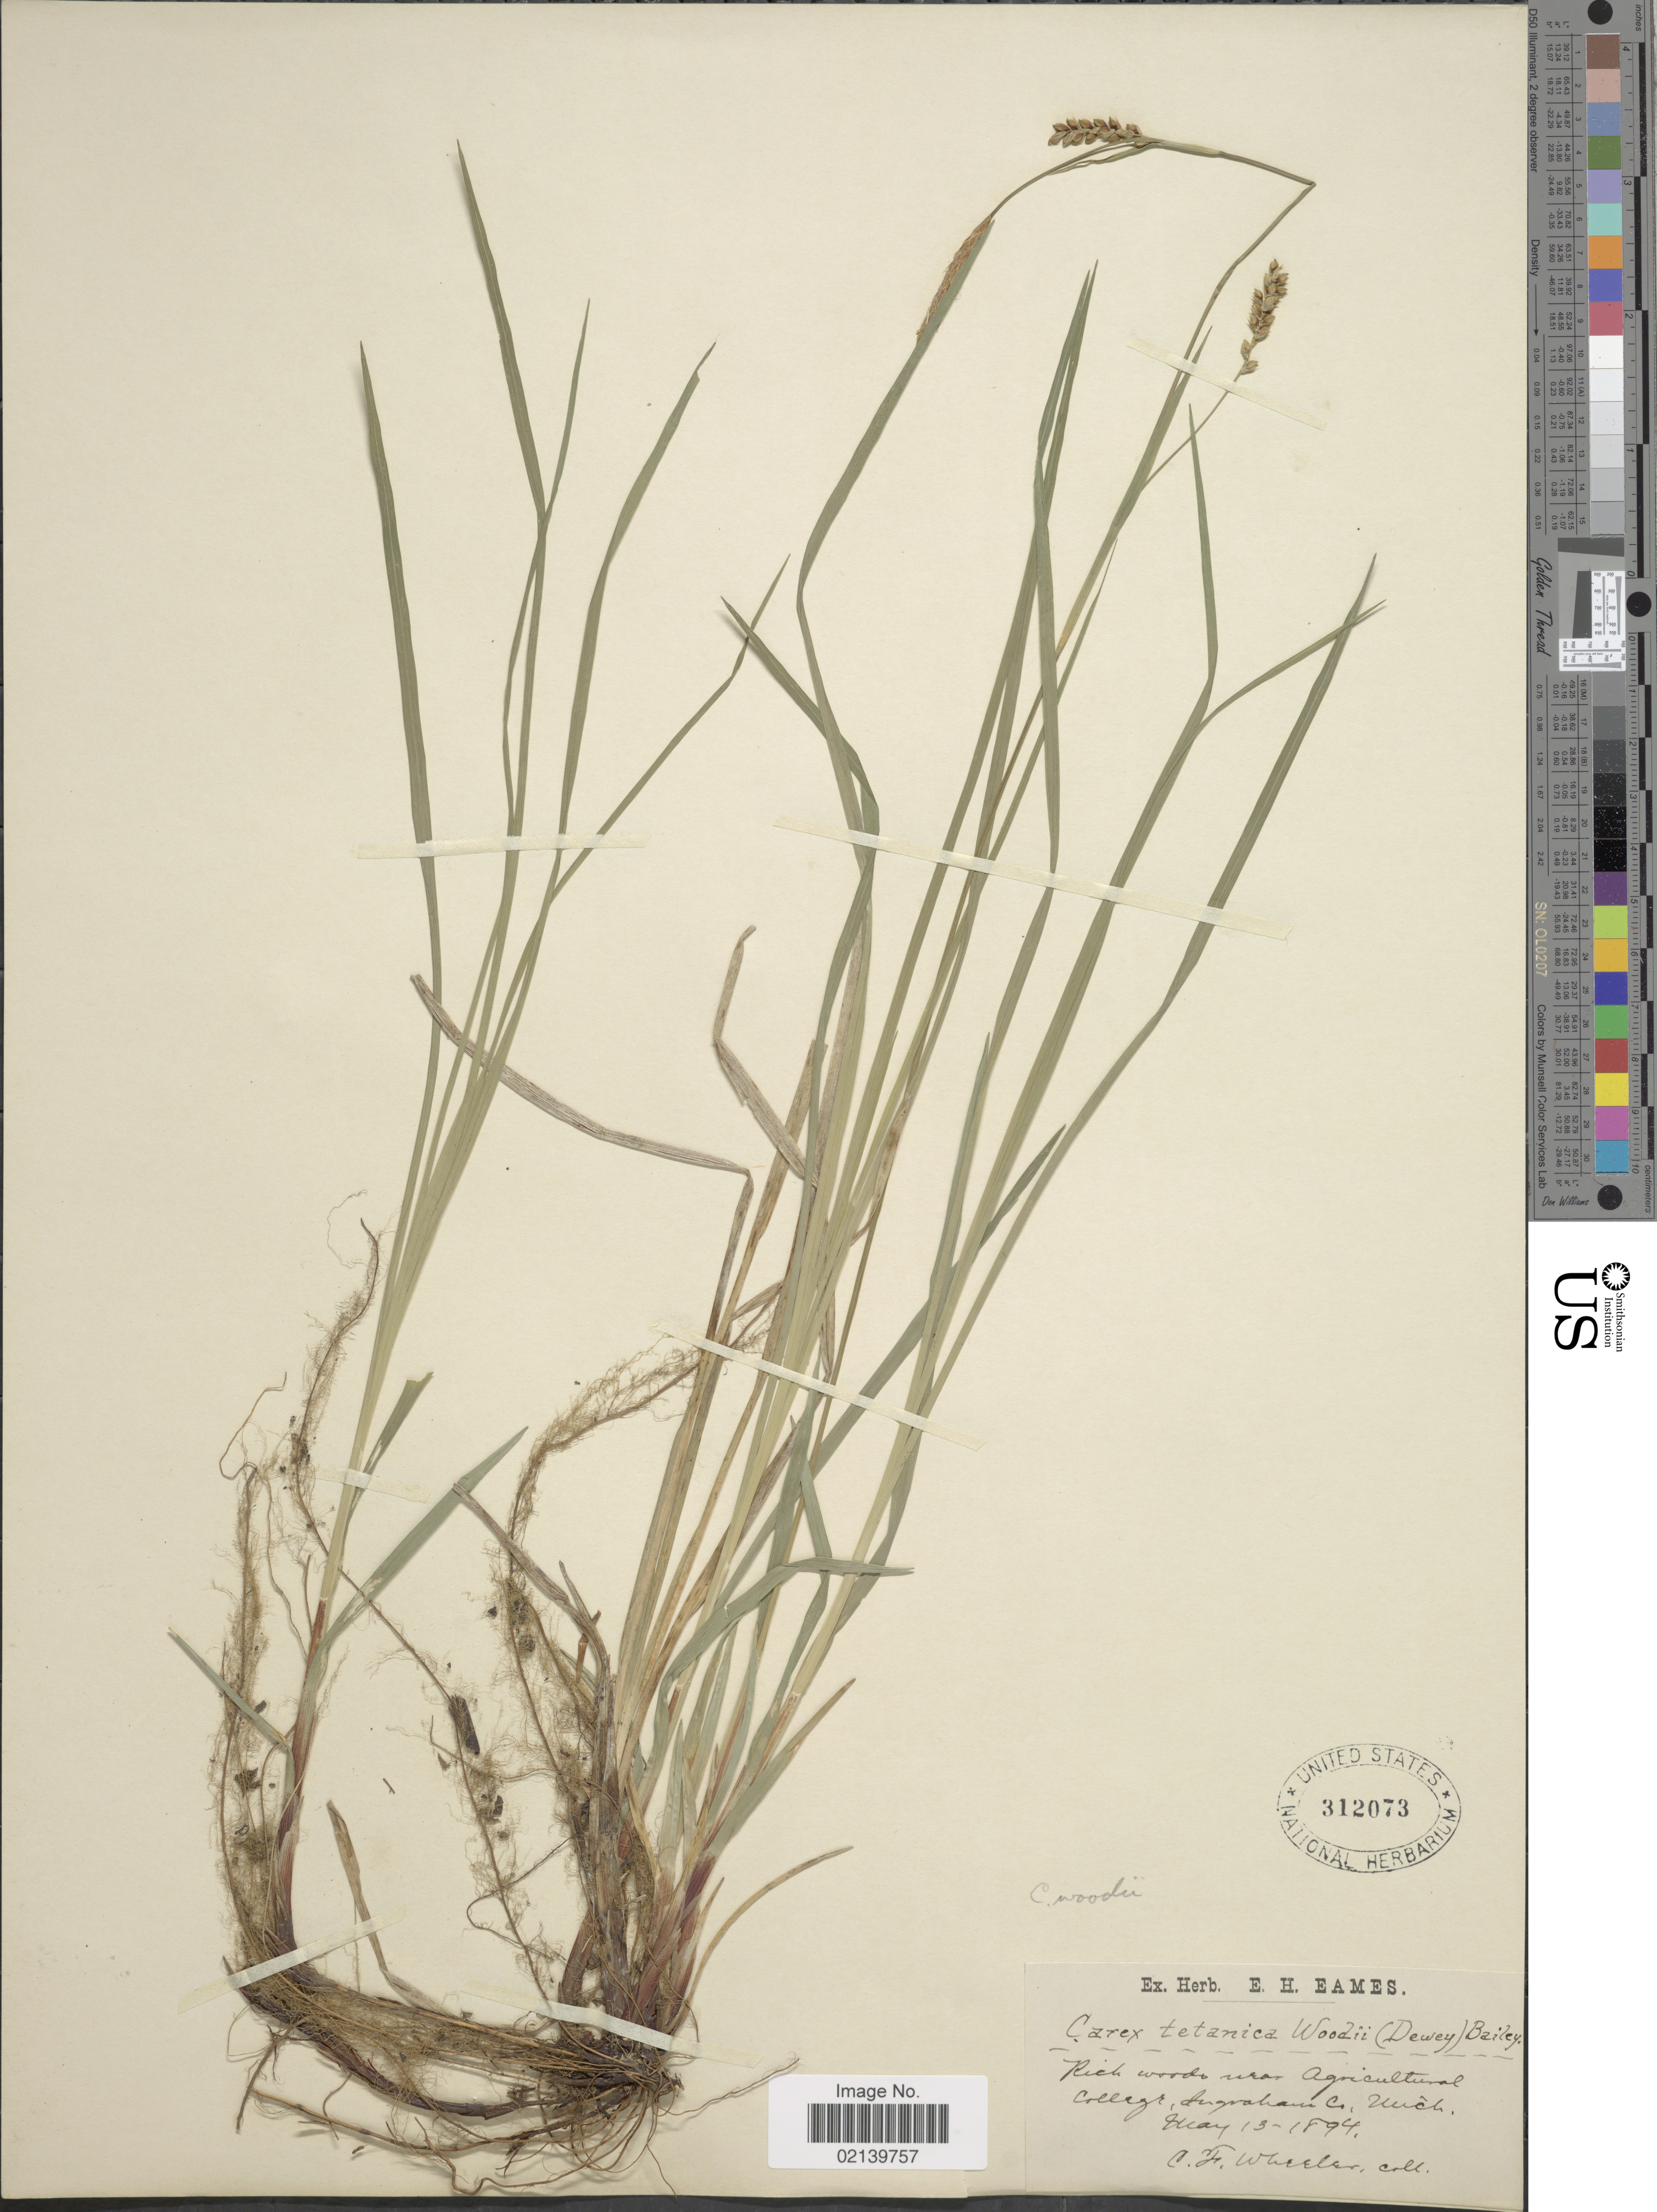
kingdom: Plantae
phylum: Tracheophyta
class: Liliopsida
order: Poales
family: Cyperaceae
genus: Carex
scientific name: Carex woodii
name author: Dewey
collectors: C. Wheeler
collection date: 1894-05-13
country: United States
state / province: Michigan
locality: Rich woods near Agricultural College, Ingraham Co.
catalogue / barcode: US 312073